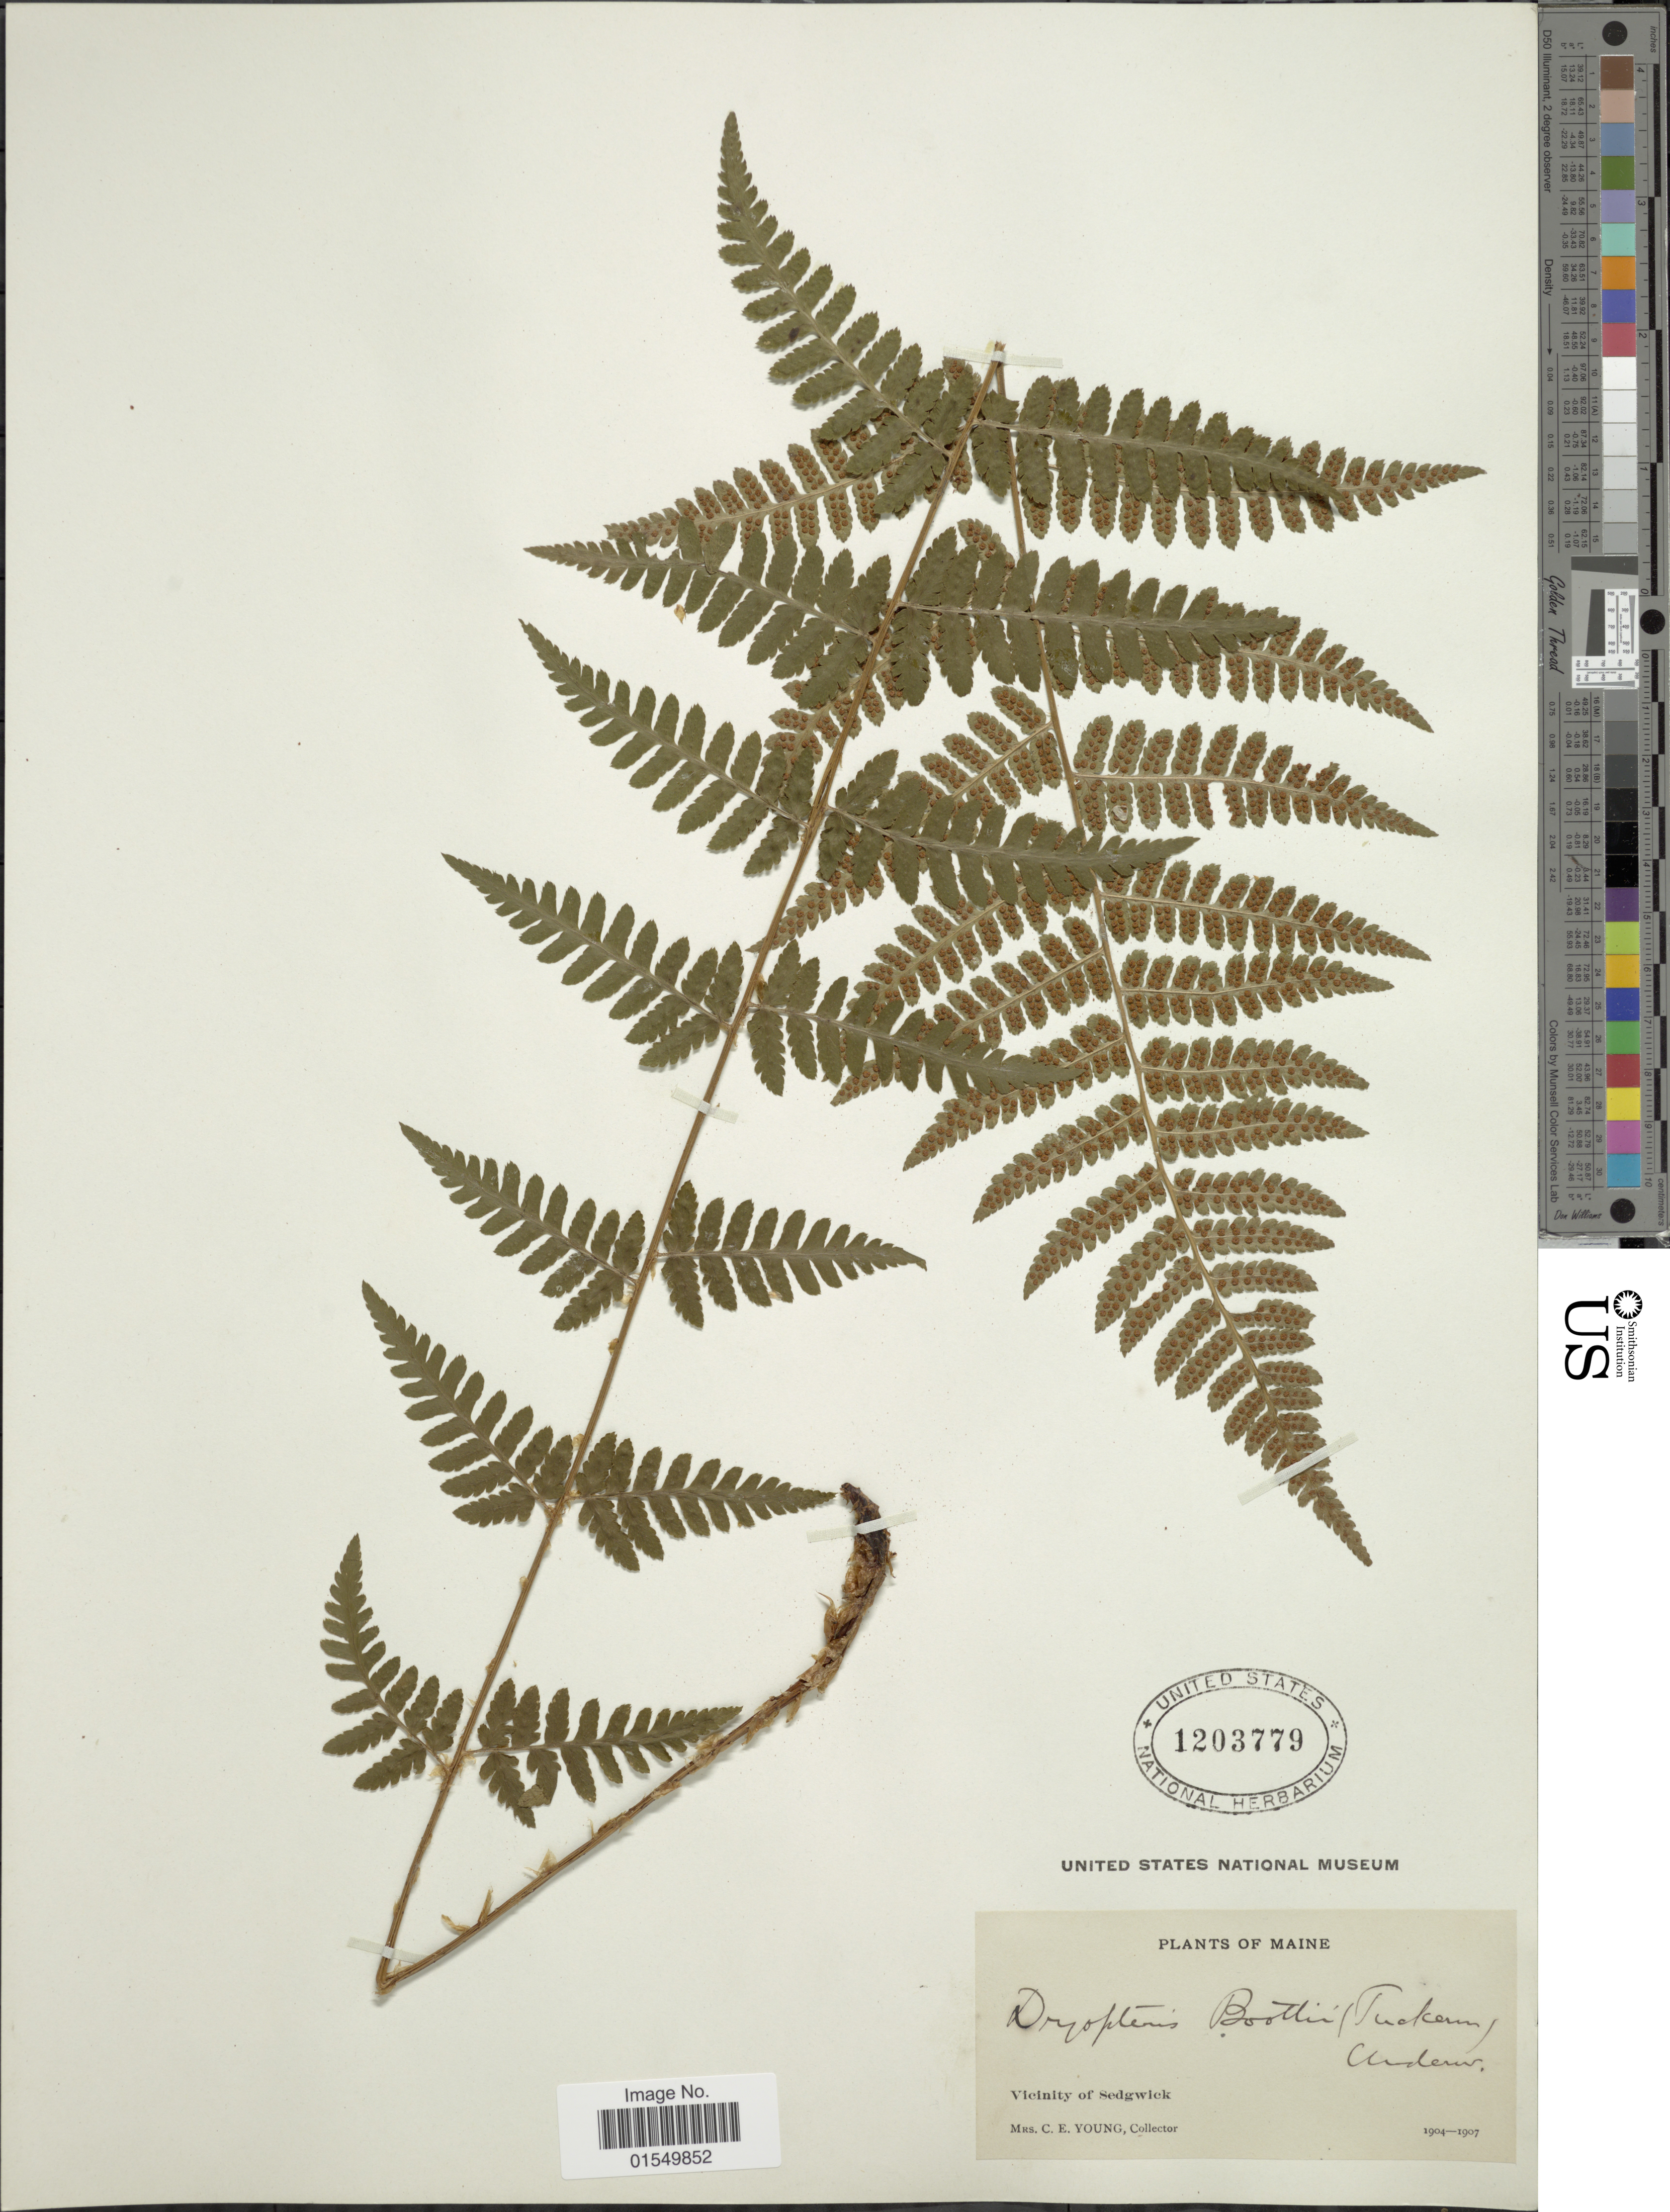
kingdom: Plantae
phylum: Tracheophyta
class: Polypodiopsida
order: Polypodiales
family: Dryopteridaceae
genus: Dryopteris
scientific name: Dryopteris x boottii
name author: Underw.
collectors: C. Young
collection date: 1904/1907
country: United States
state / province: Maine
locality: Vicinity of Sedgwick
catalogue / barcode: US 1203779